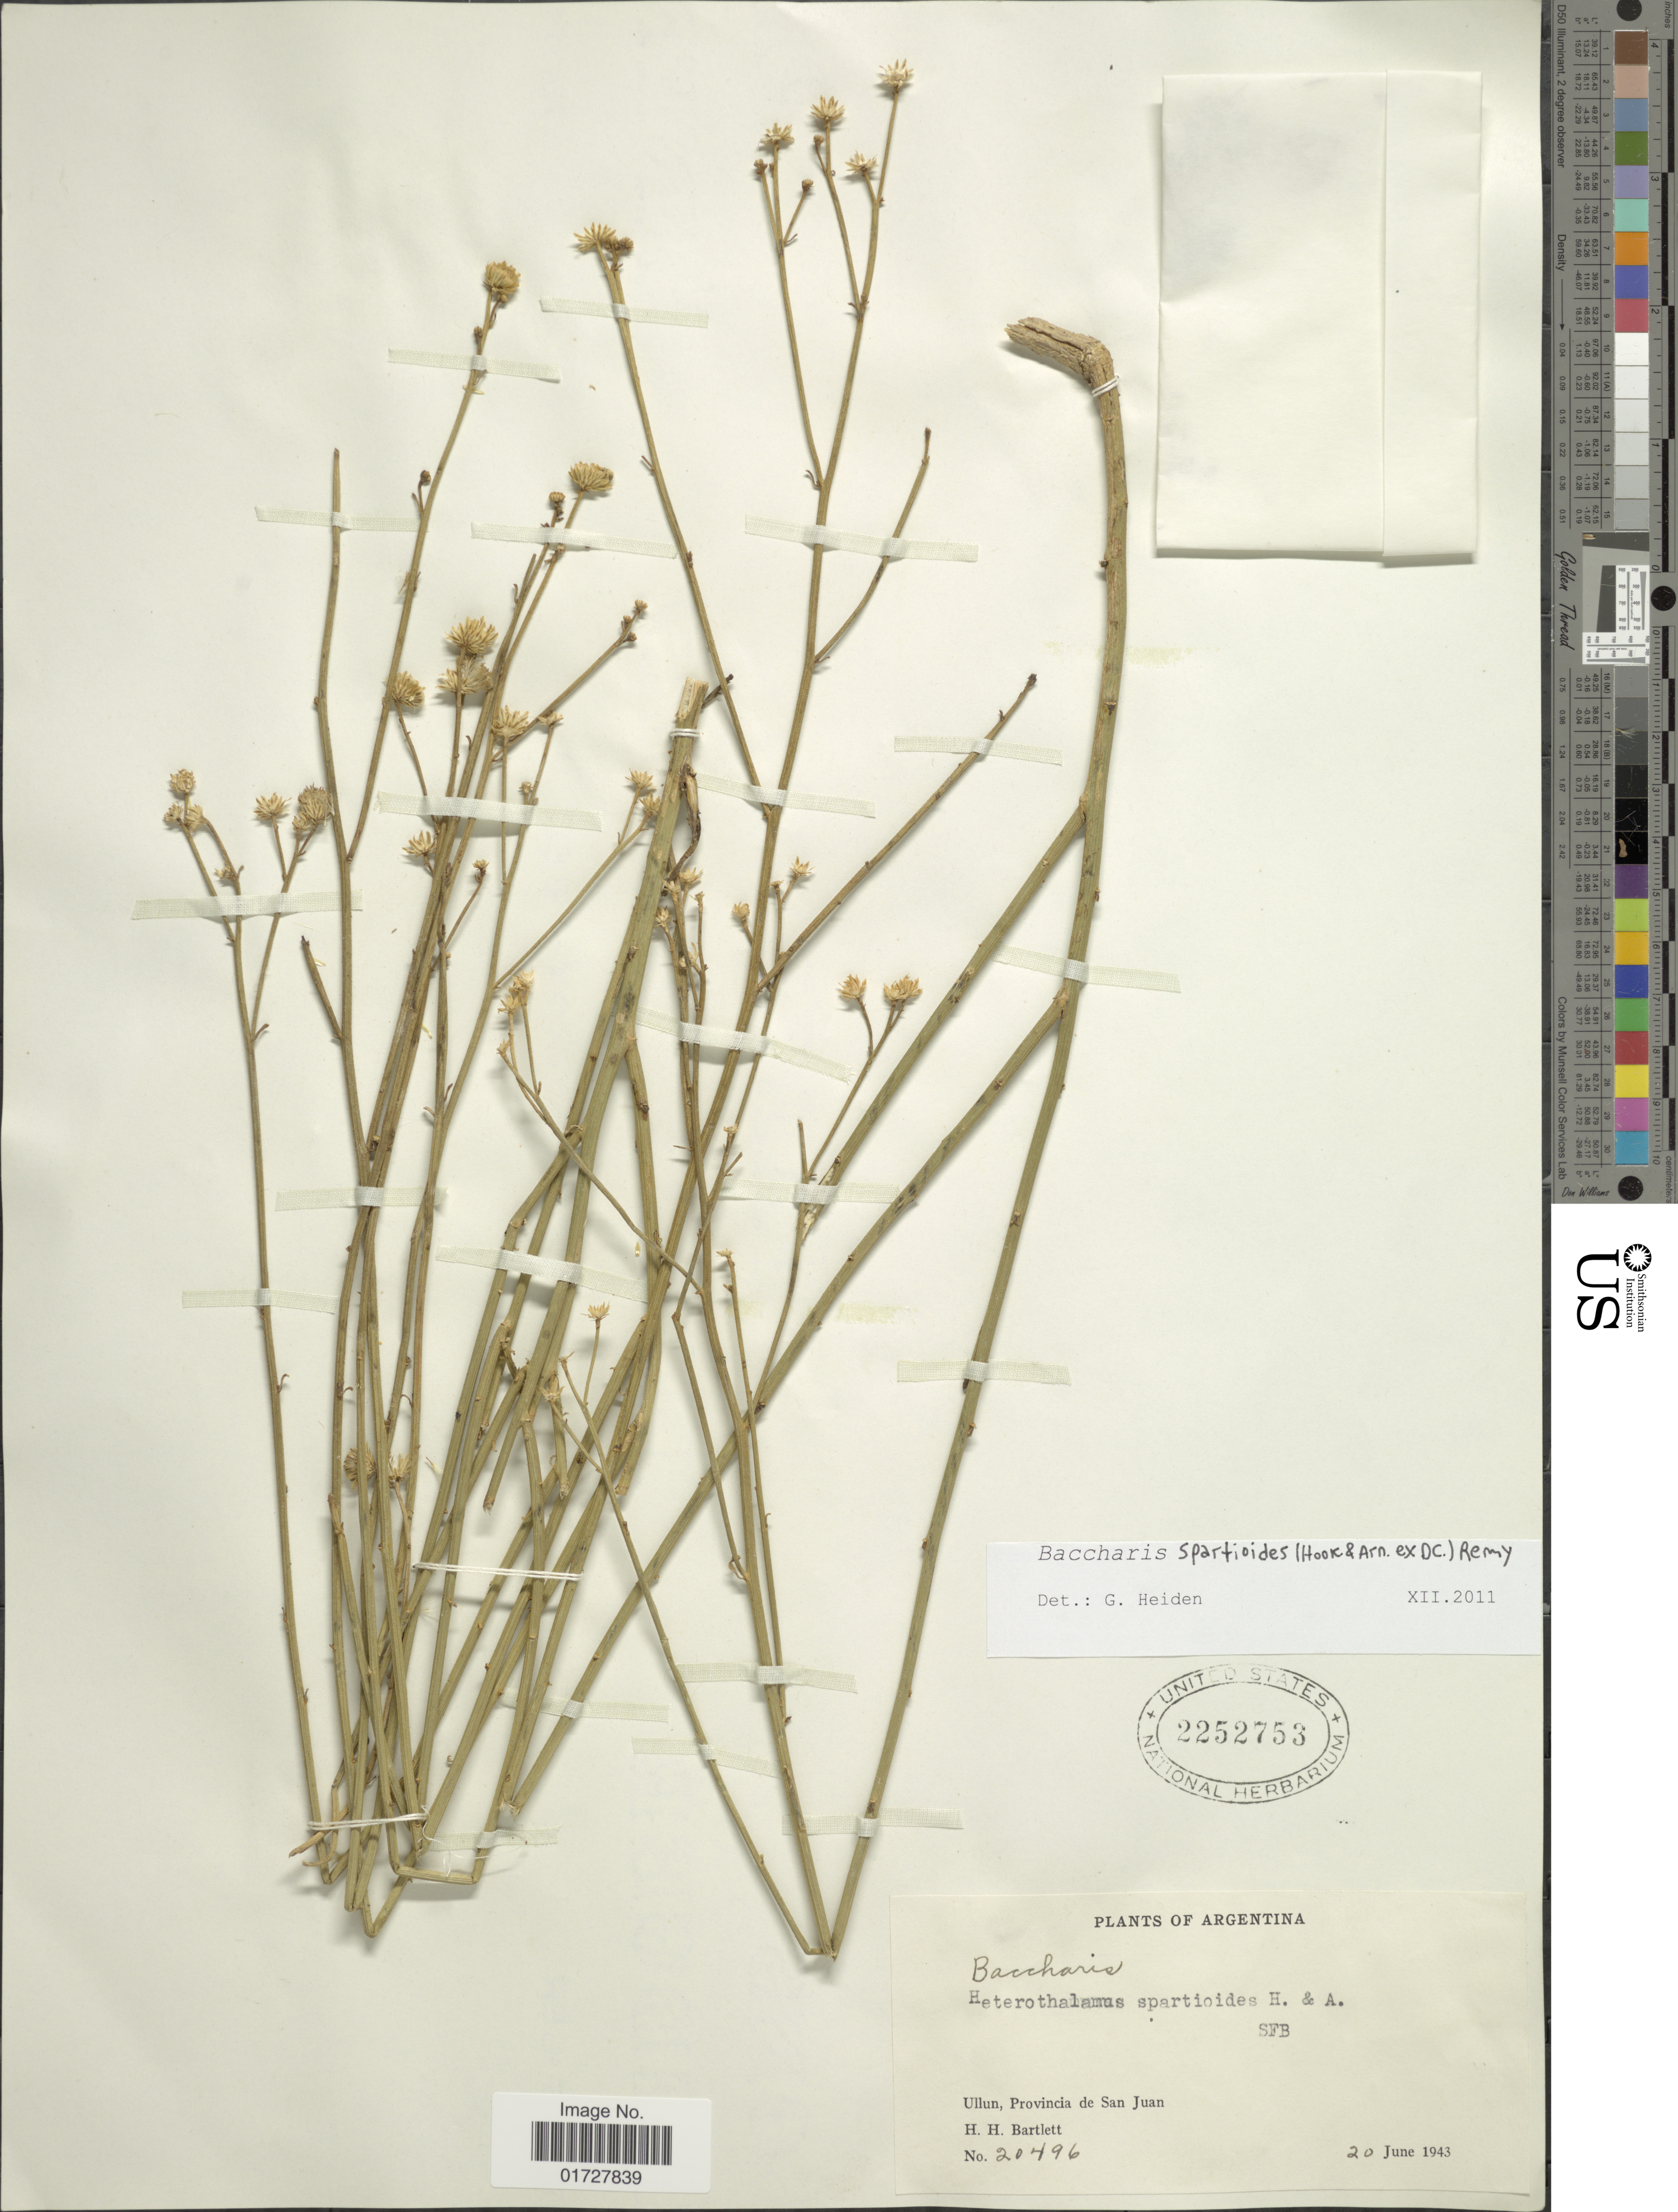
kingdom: Plantae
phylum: Tracheophyta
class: Magnoliopsida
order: Asterales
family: Asteraceae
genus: Baccharis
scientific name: Baccharis spartioides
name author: (Hook. & Arn. ex DC.) J. Rémy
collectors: H. H. Bartlett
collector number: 20496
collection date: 1943-06-20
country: Argentina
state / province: San Juan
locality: Ullun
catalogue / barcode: US 2252753